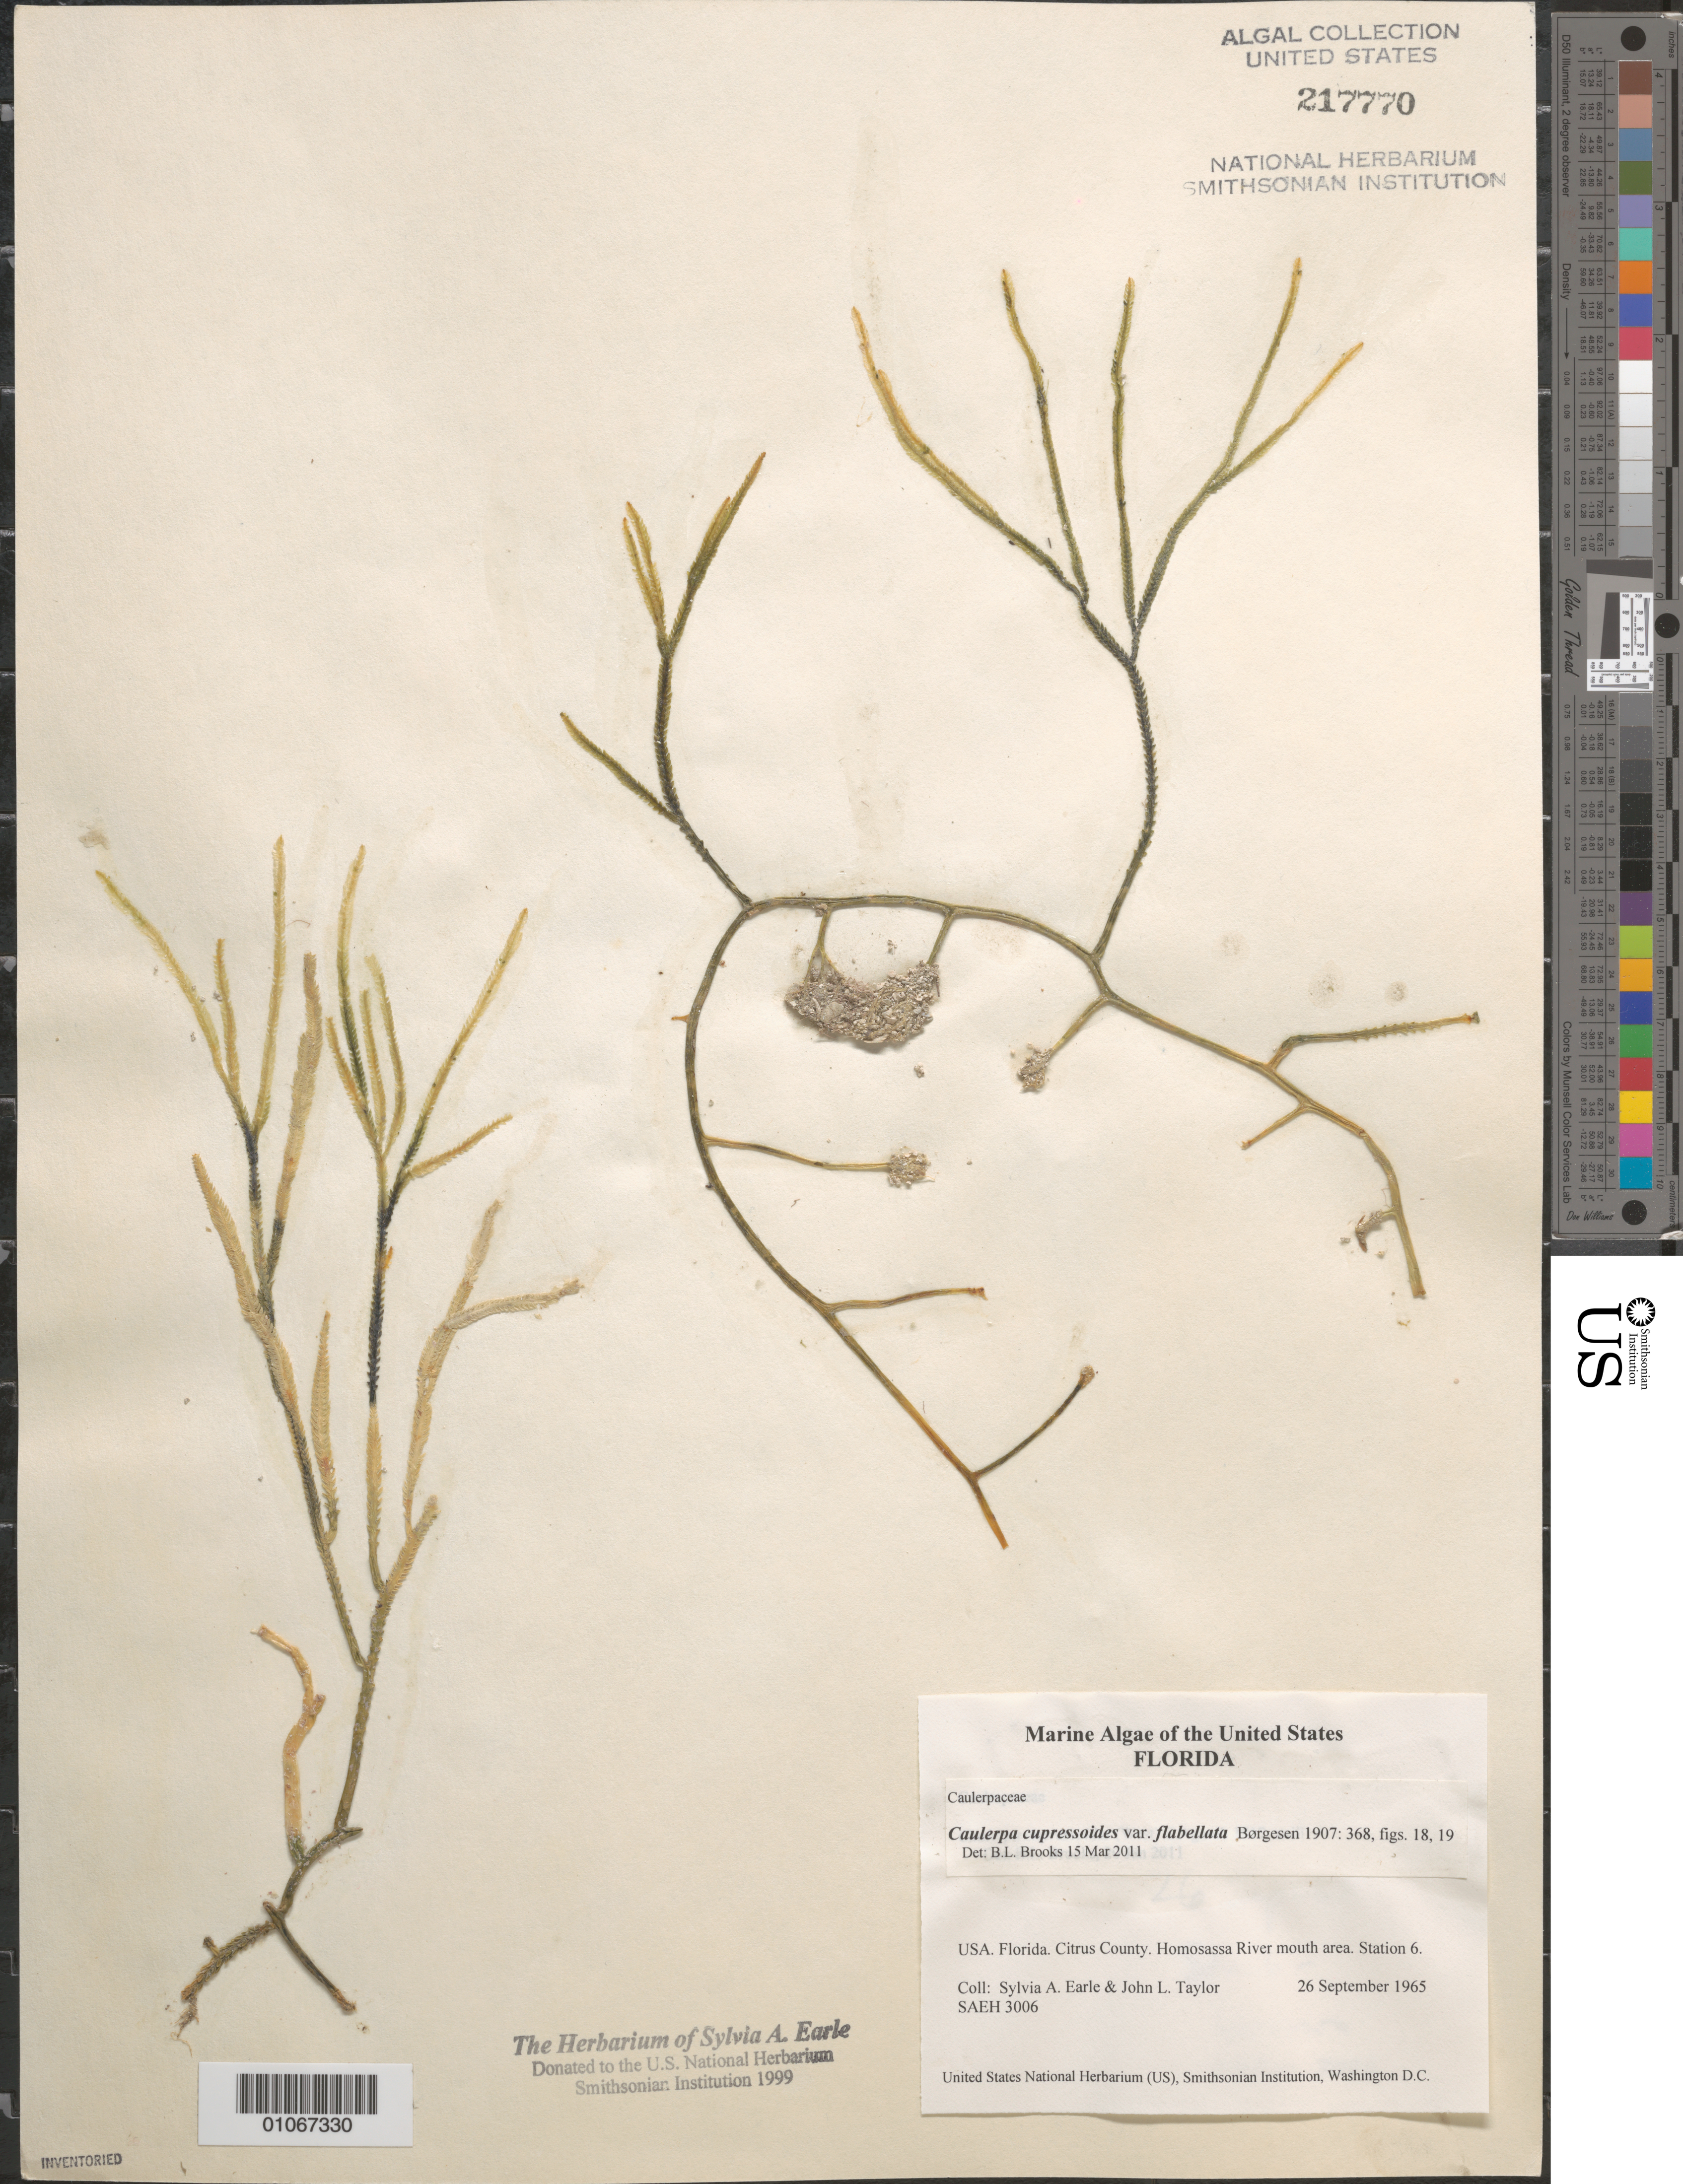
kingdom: Plantae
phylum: Chlorophyta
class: Ulvophyceae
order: Bryopsidales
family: Caulerpaceae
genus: Caulerpa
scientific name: Caulerpa cupressoides var. flabellata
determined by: Brooks, B. L., (BOT), Smithsonian Institution - National Museum of Natural History (UNITED STATES)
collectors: S. A. Earle & J. L. Taylor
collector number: SAEH 3006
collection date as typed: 26 Sep 1965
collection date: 1965-09-26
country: United States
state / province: Florida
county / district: Citrus County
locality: Station 6, Homosassa River mouth area, Gulf of Mexico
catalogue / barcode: US 217770